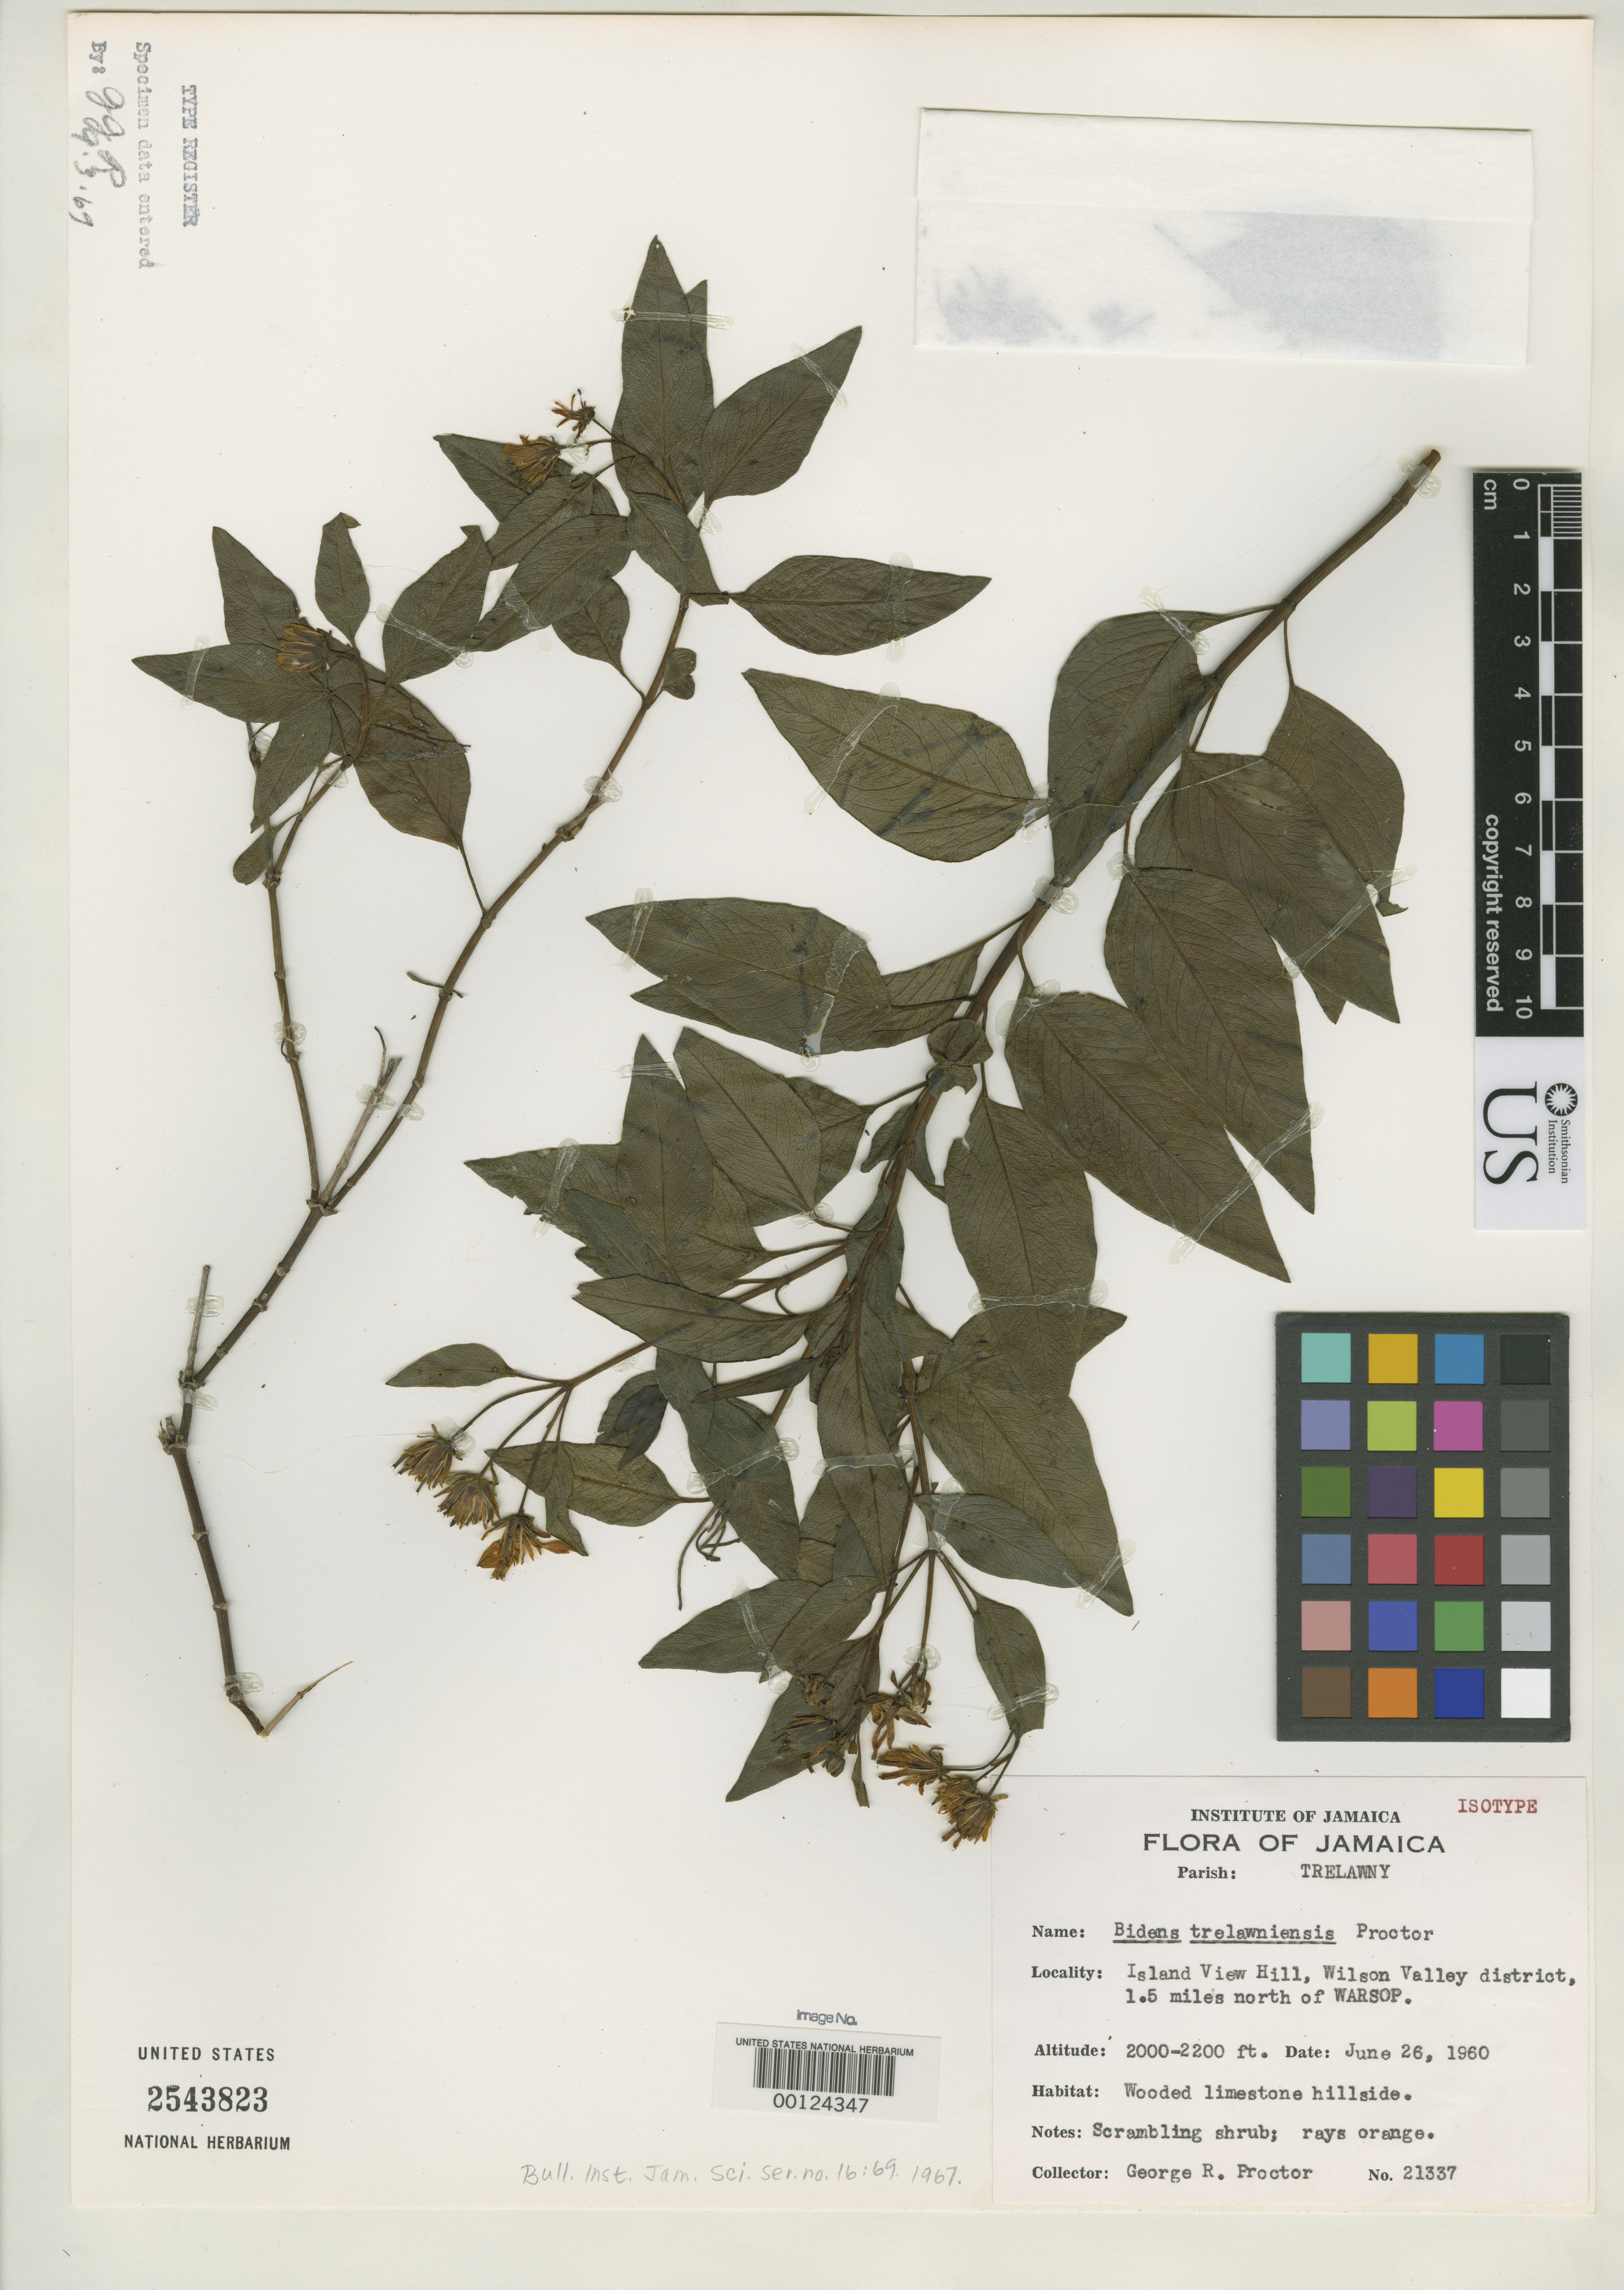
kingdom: Plantae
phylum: Tracheophyta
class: Magnoliopsida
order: Asterales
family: Asteraceae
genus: Bidens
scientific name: Bidens trelawniensis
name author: Proctor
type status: Isotype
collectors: G. R. Proctor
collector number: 21337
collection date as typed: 26 Jun 1960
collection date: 1960-06-26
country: Jamaica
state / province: Trelawny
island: Greater Antilles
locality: Warsop.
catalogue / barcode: US 2543823